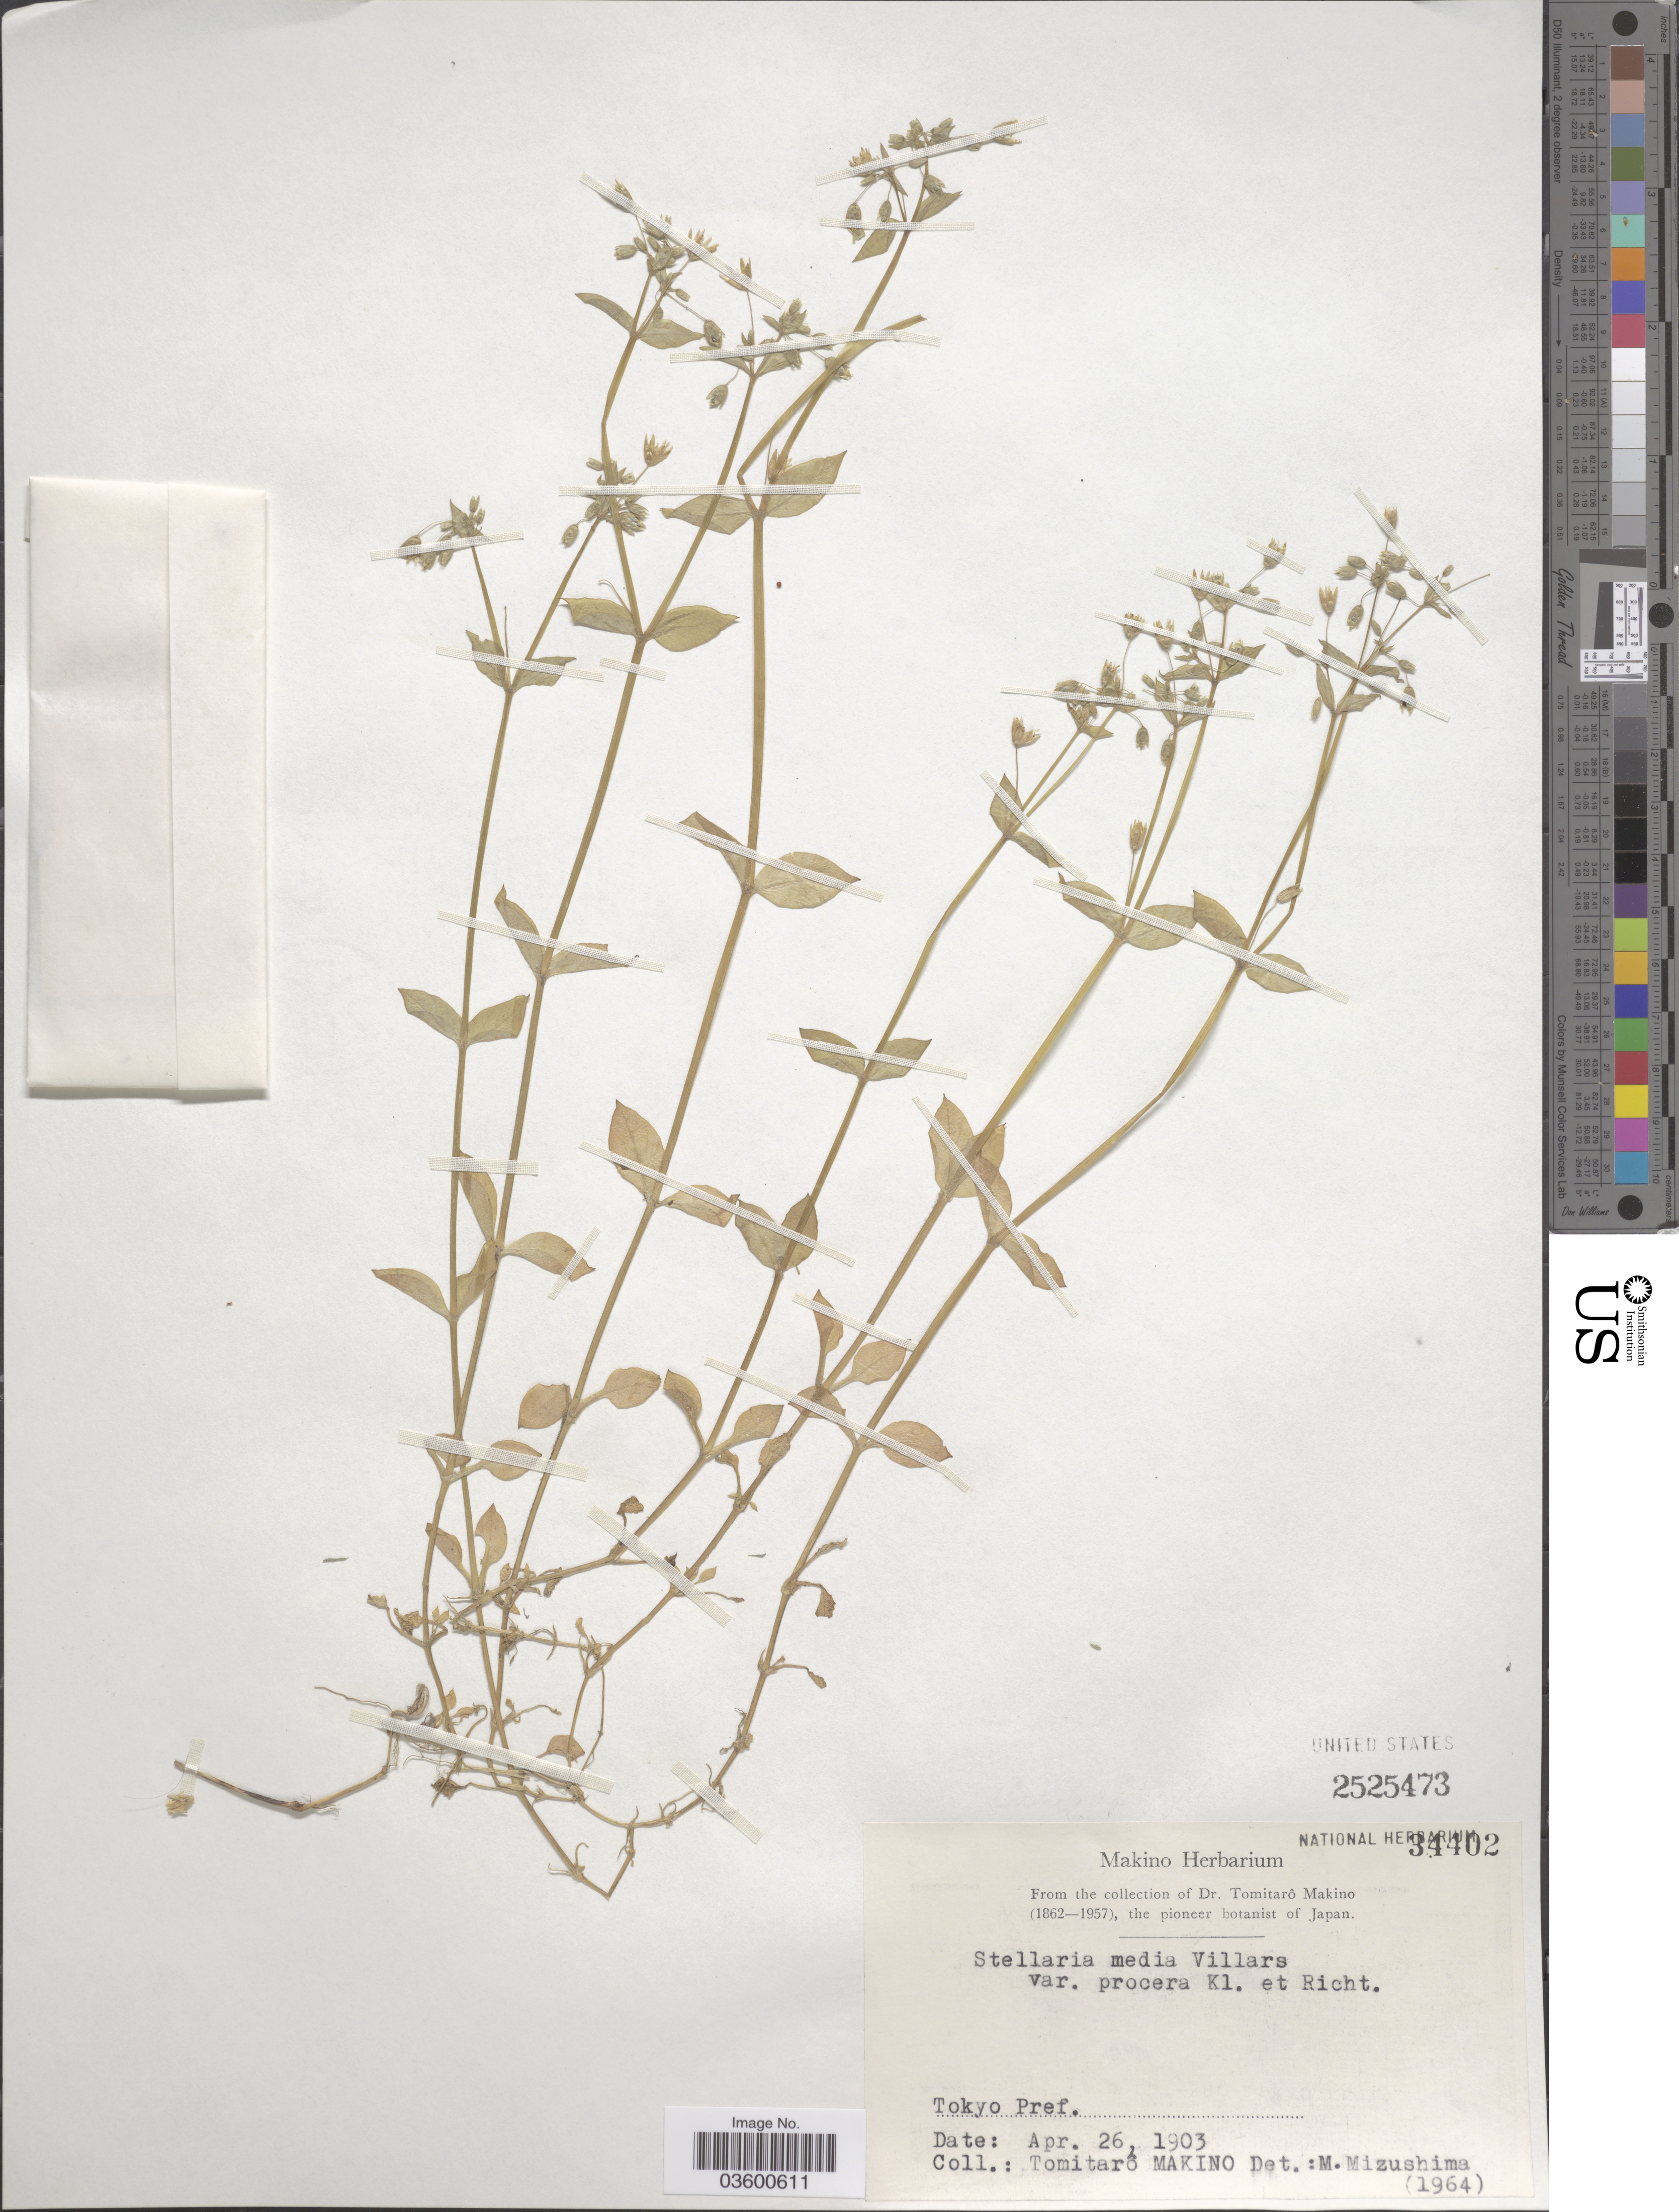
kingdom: Plantae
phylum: Tracheophyta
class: Magnoliopsida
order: Caryophyllales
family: Caryophyllaceae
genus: Stellaria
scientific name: Stellaria media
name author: (L.) Vill.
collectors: T. Makino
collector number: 34402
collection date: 1903-04-26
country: Japan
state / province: Tokyo, Federal City of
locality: Tokyo Pref.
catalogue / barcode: US 2525473